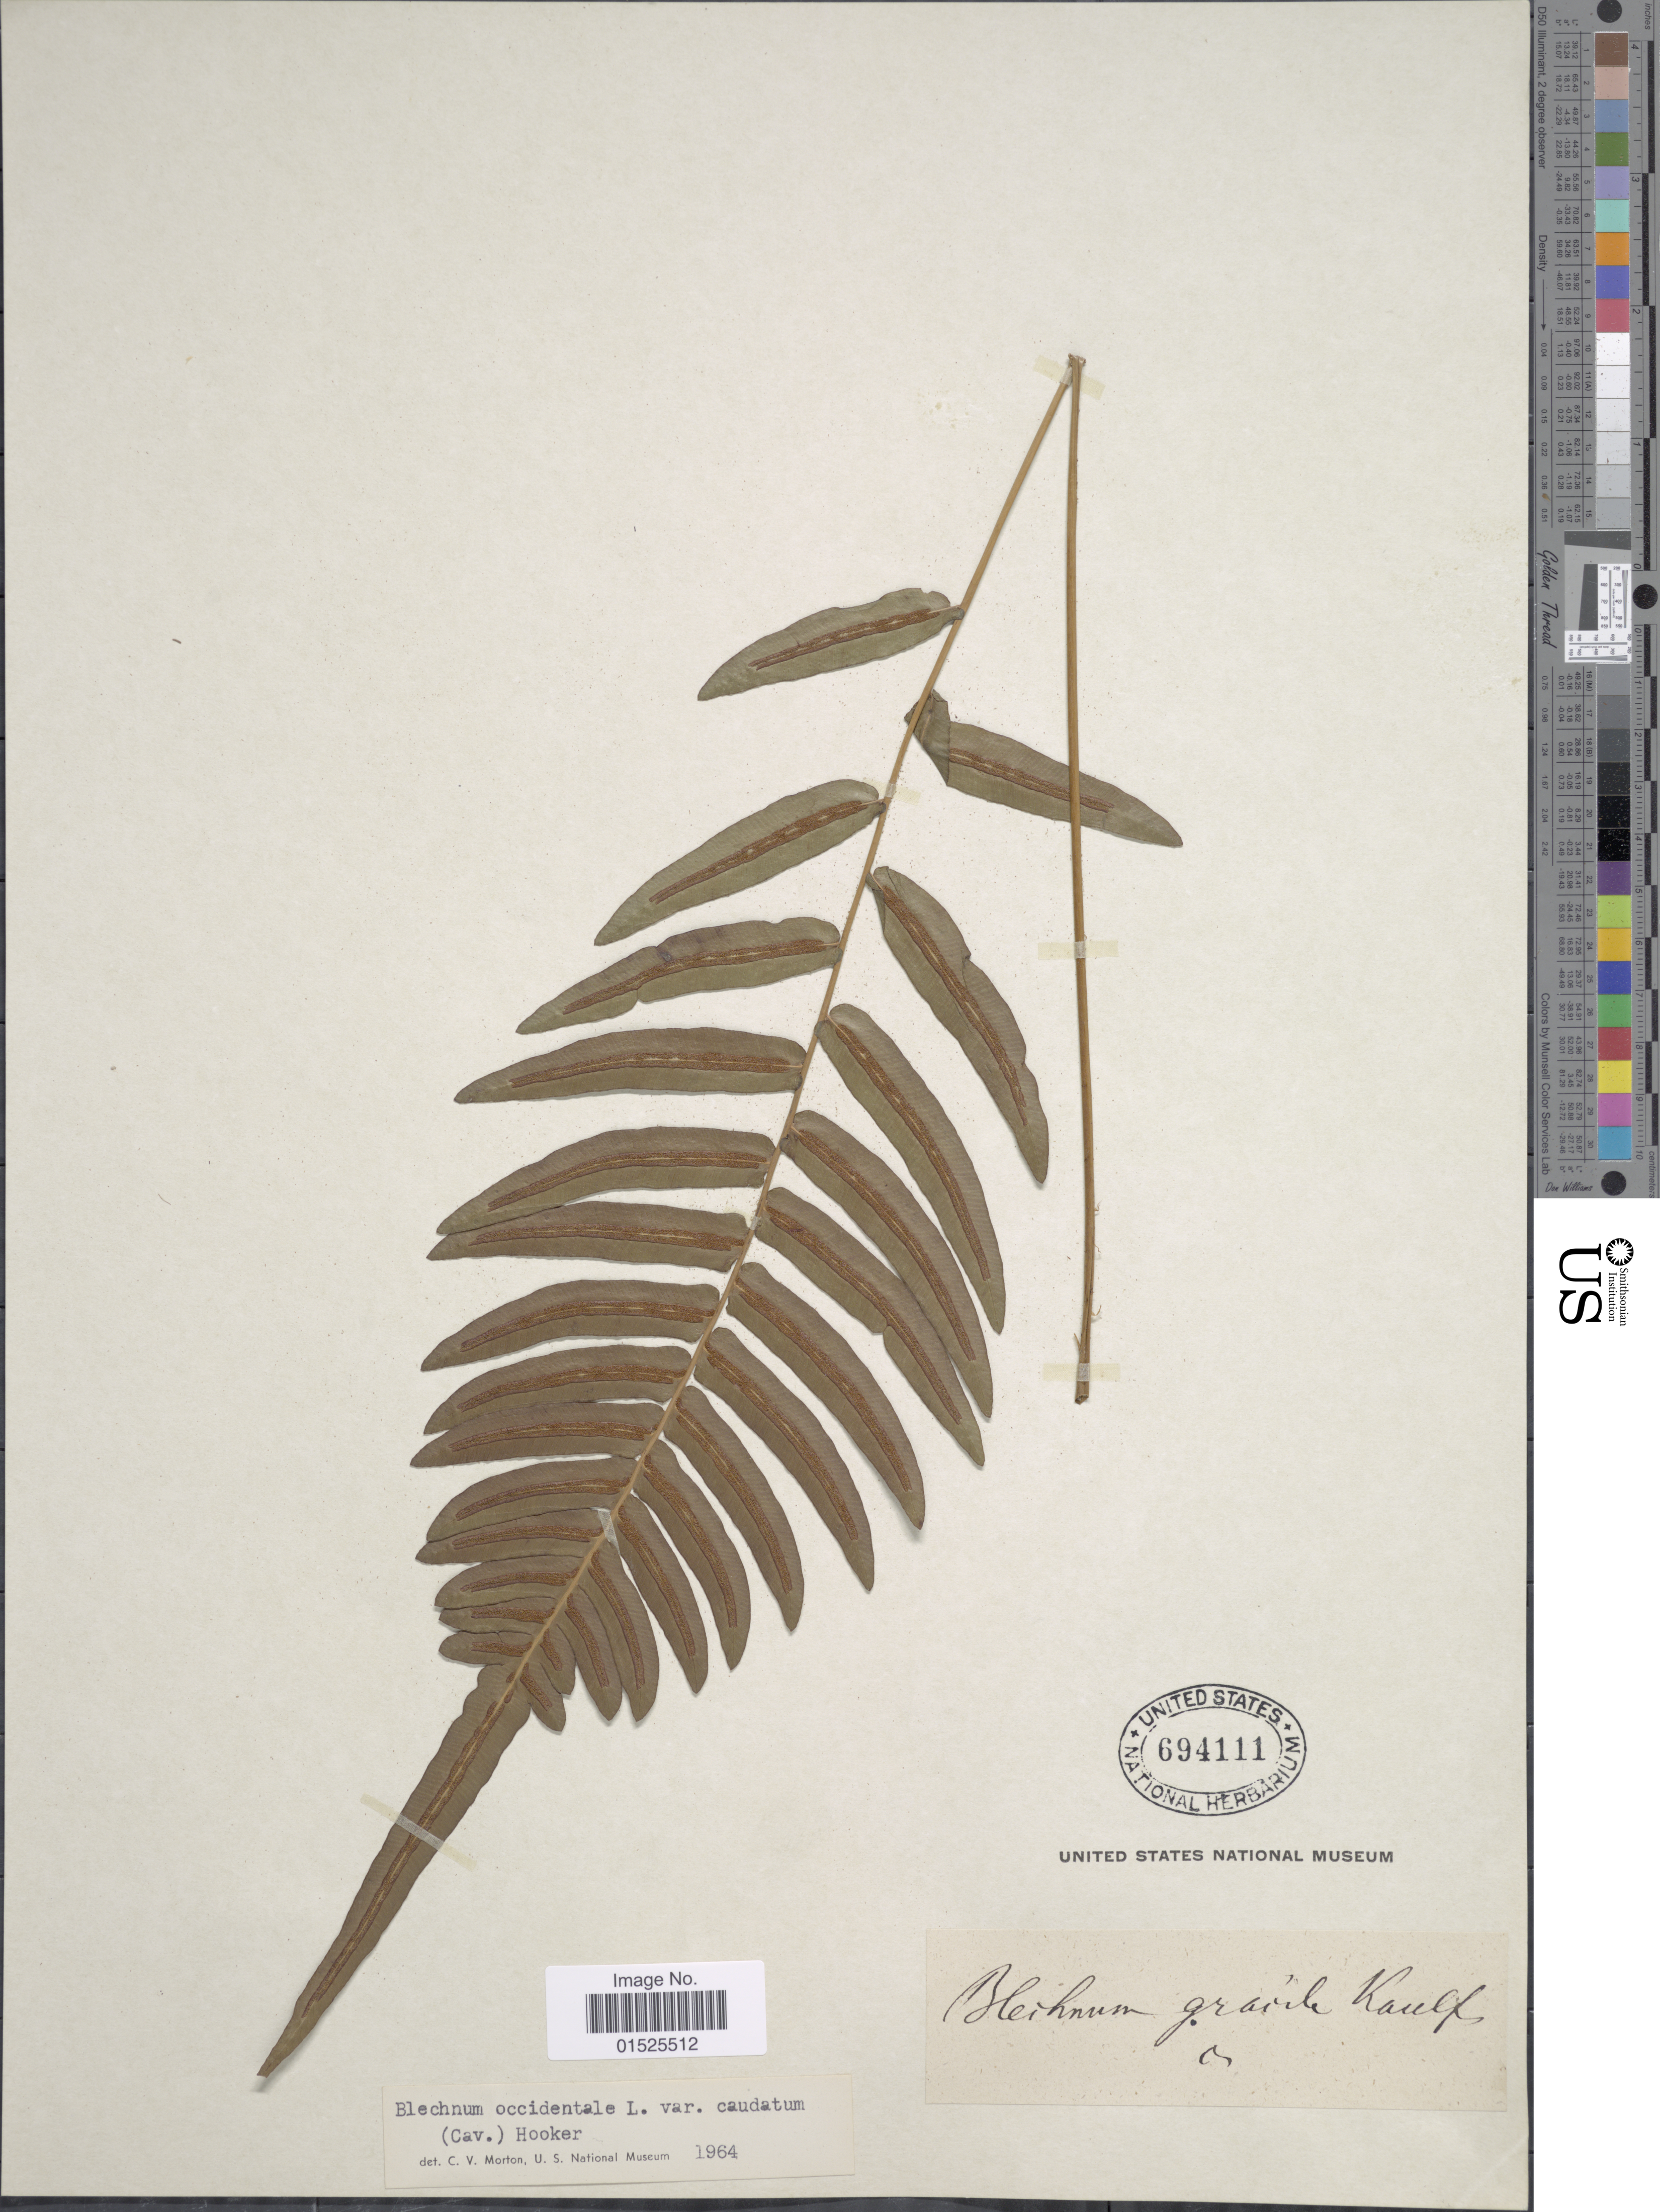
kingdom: Plantae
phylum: Tracheophyta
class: Polypodiopsida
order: Polypodiales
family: Blechnaceae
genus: Blechnum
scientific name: Blechnum caudatum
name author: Cav.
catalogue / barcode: US 694111